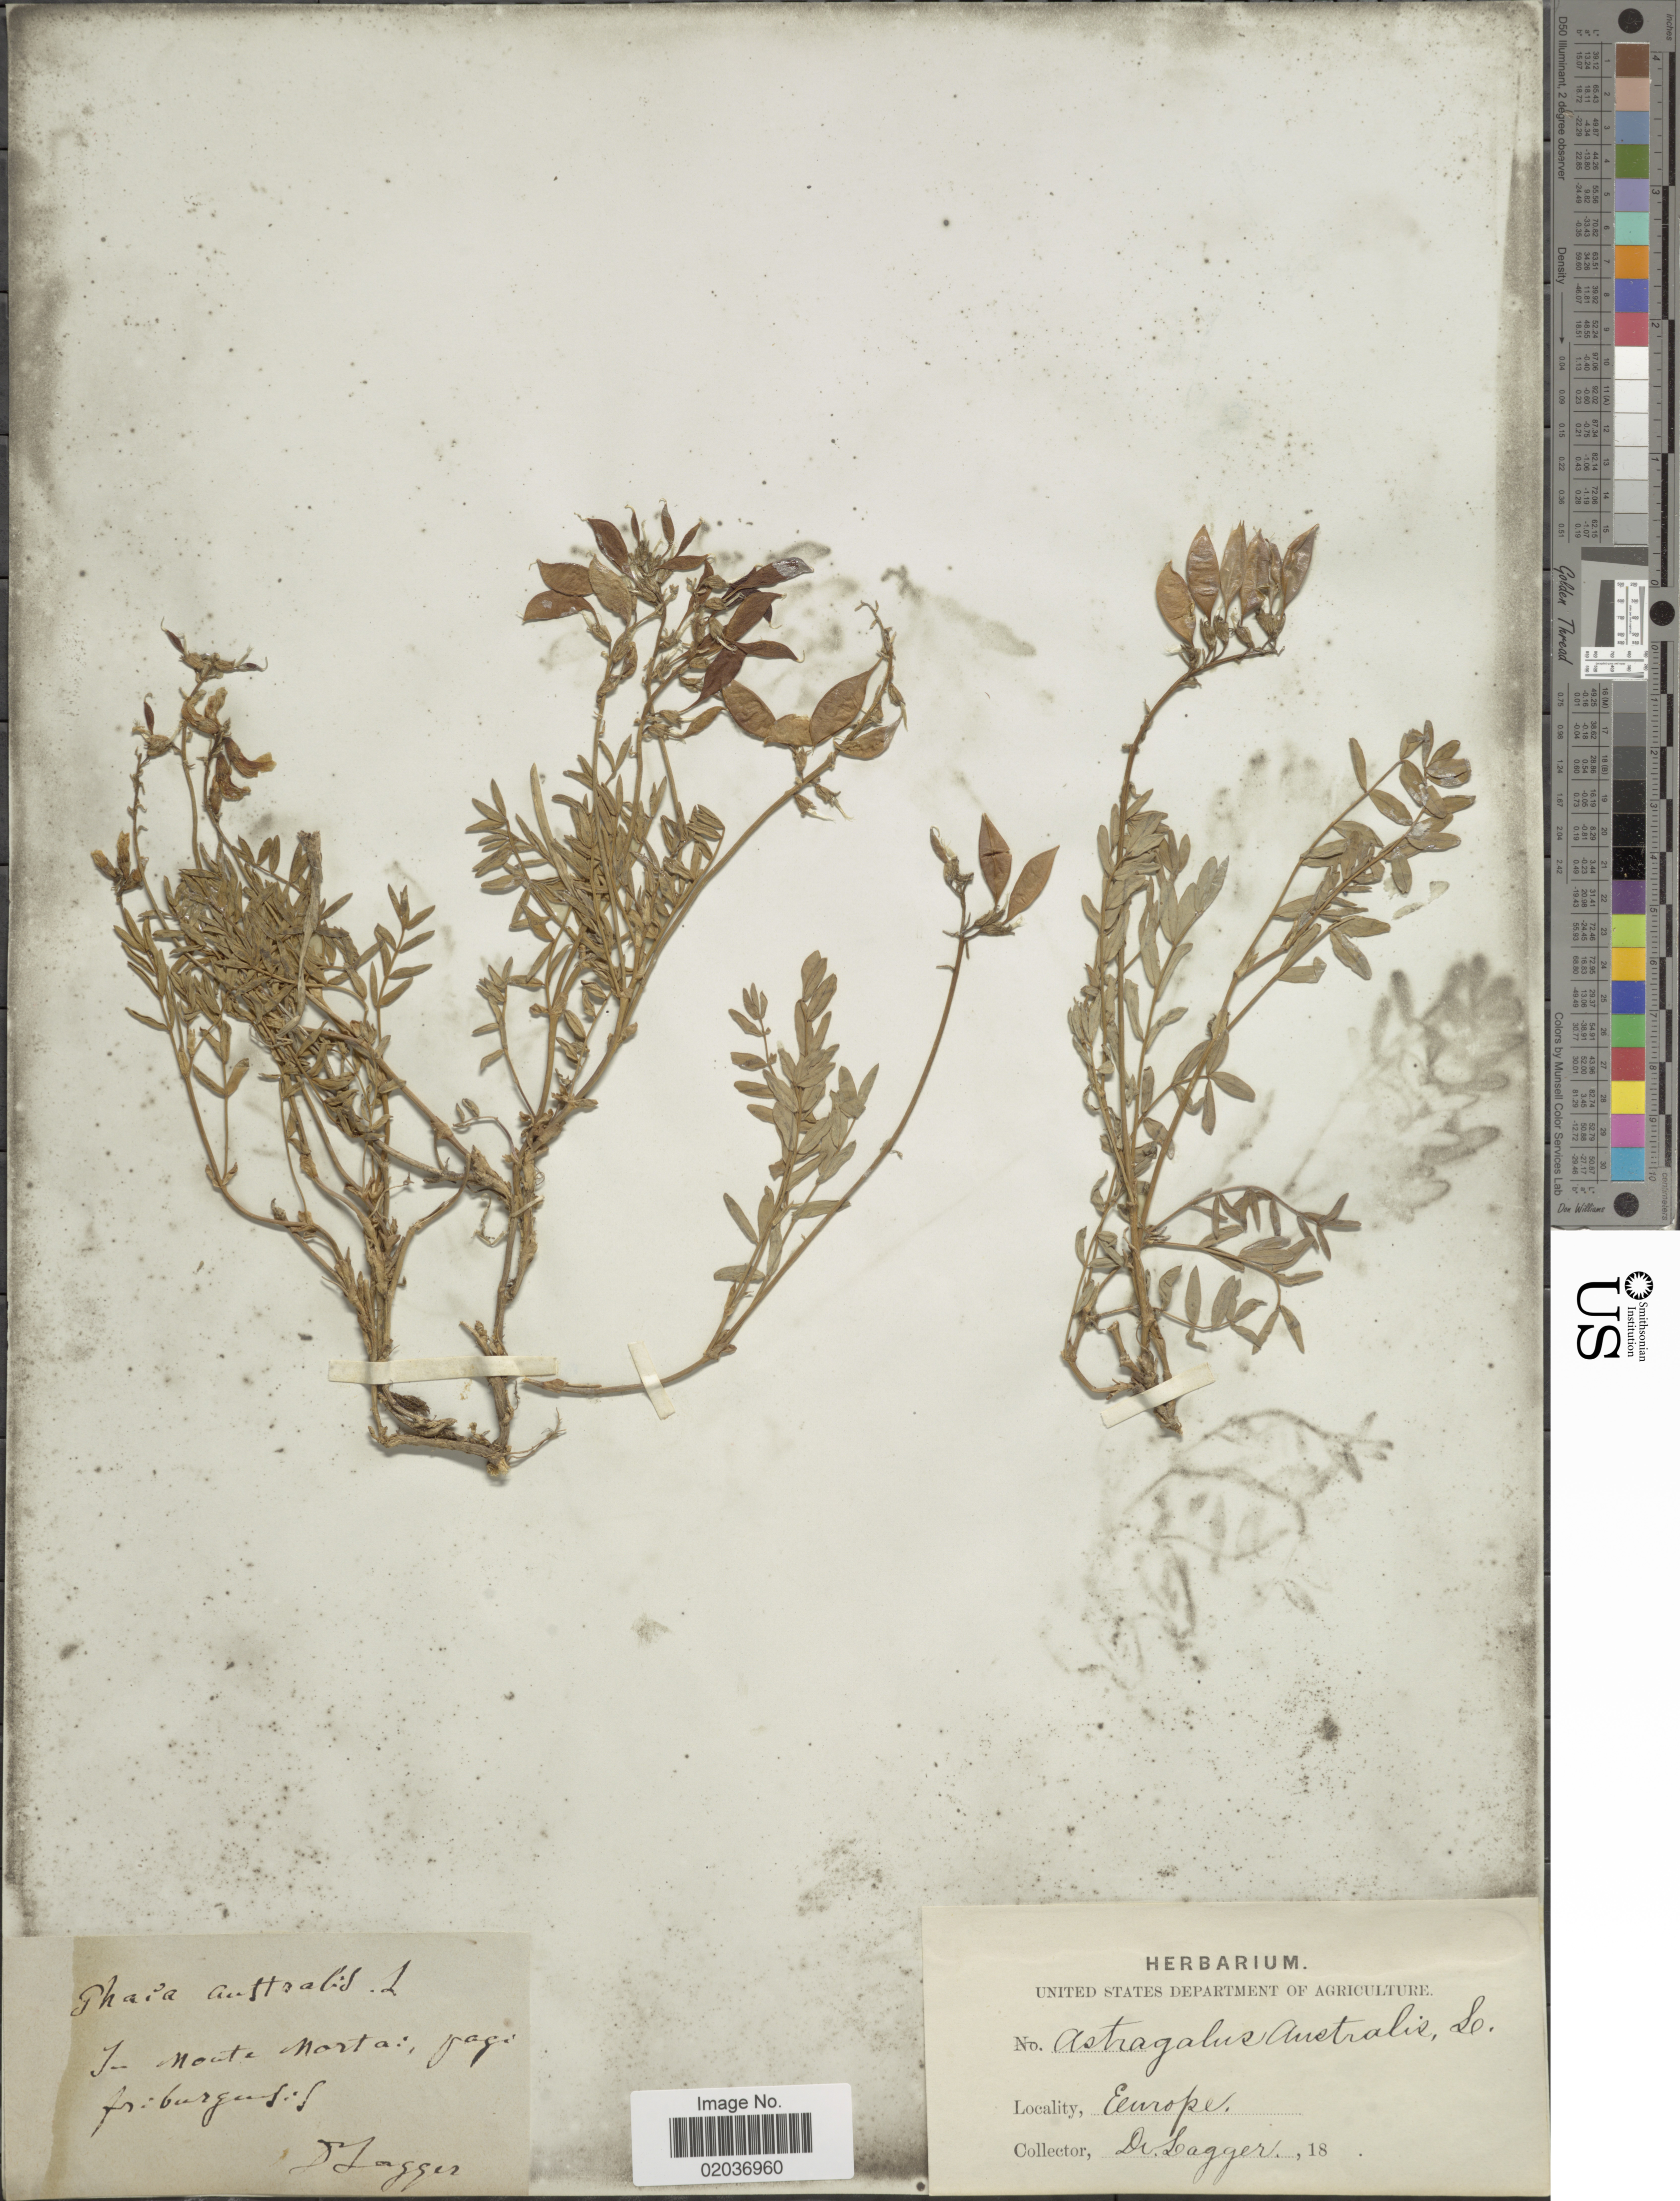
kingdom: Plantae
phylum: Tracheophyta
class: Magnoliopsida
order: Fabales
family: Fabaceae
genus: Astragalus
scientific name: Astragalus australis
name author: (L.) Lam.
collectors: F. J. Lagger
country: Switzerland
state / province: Fribourg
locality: In monte Morta pagi friburgensis